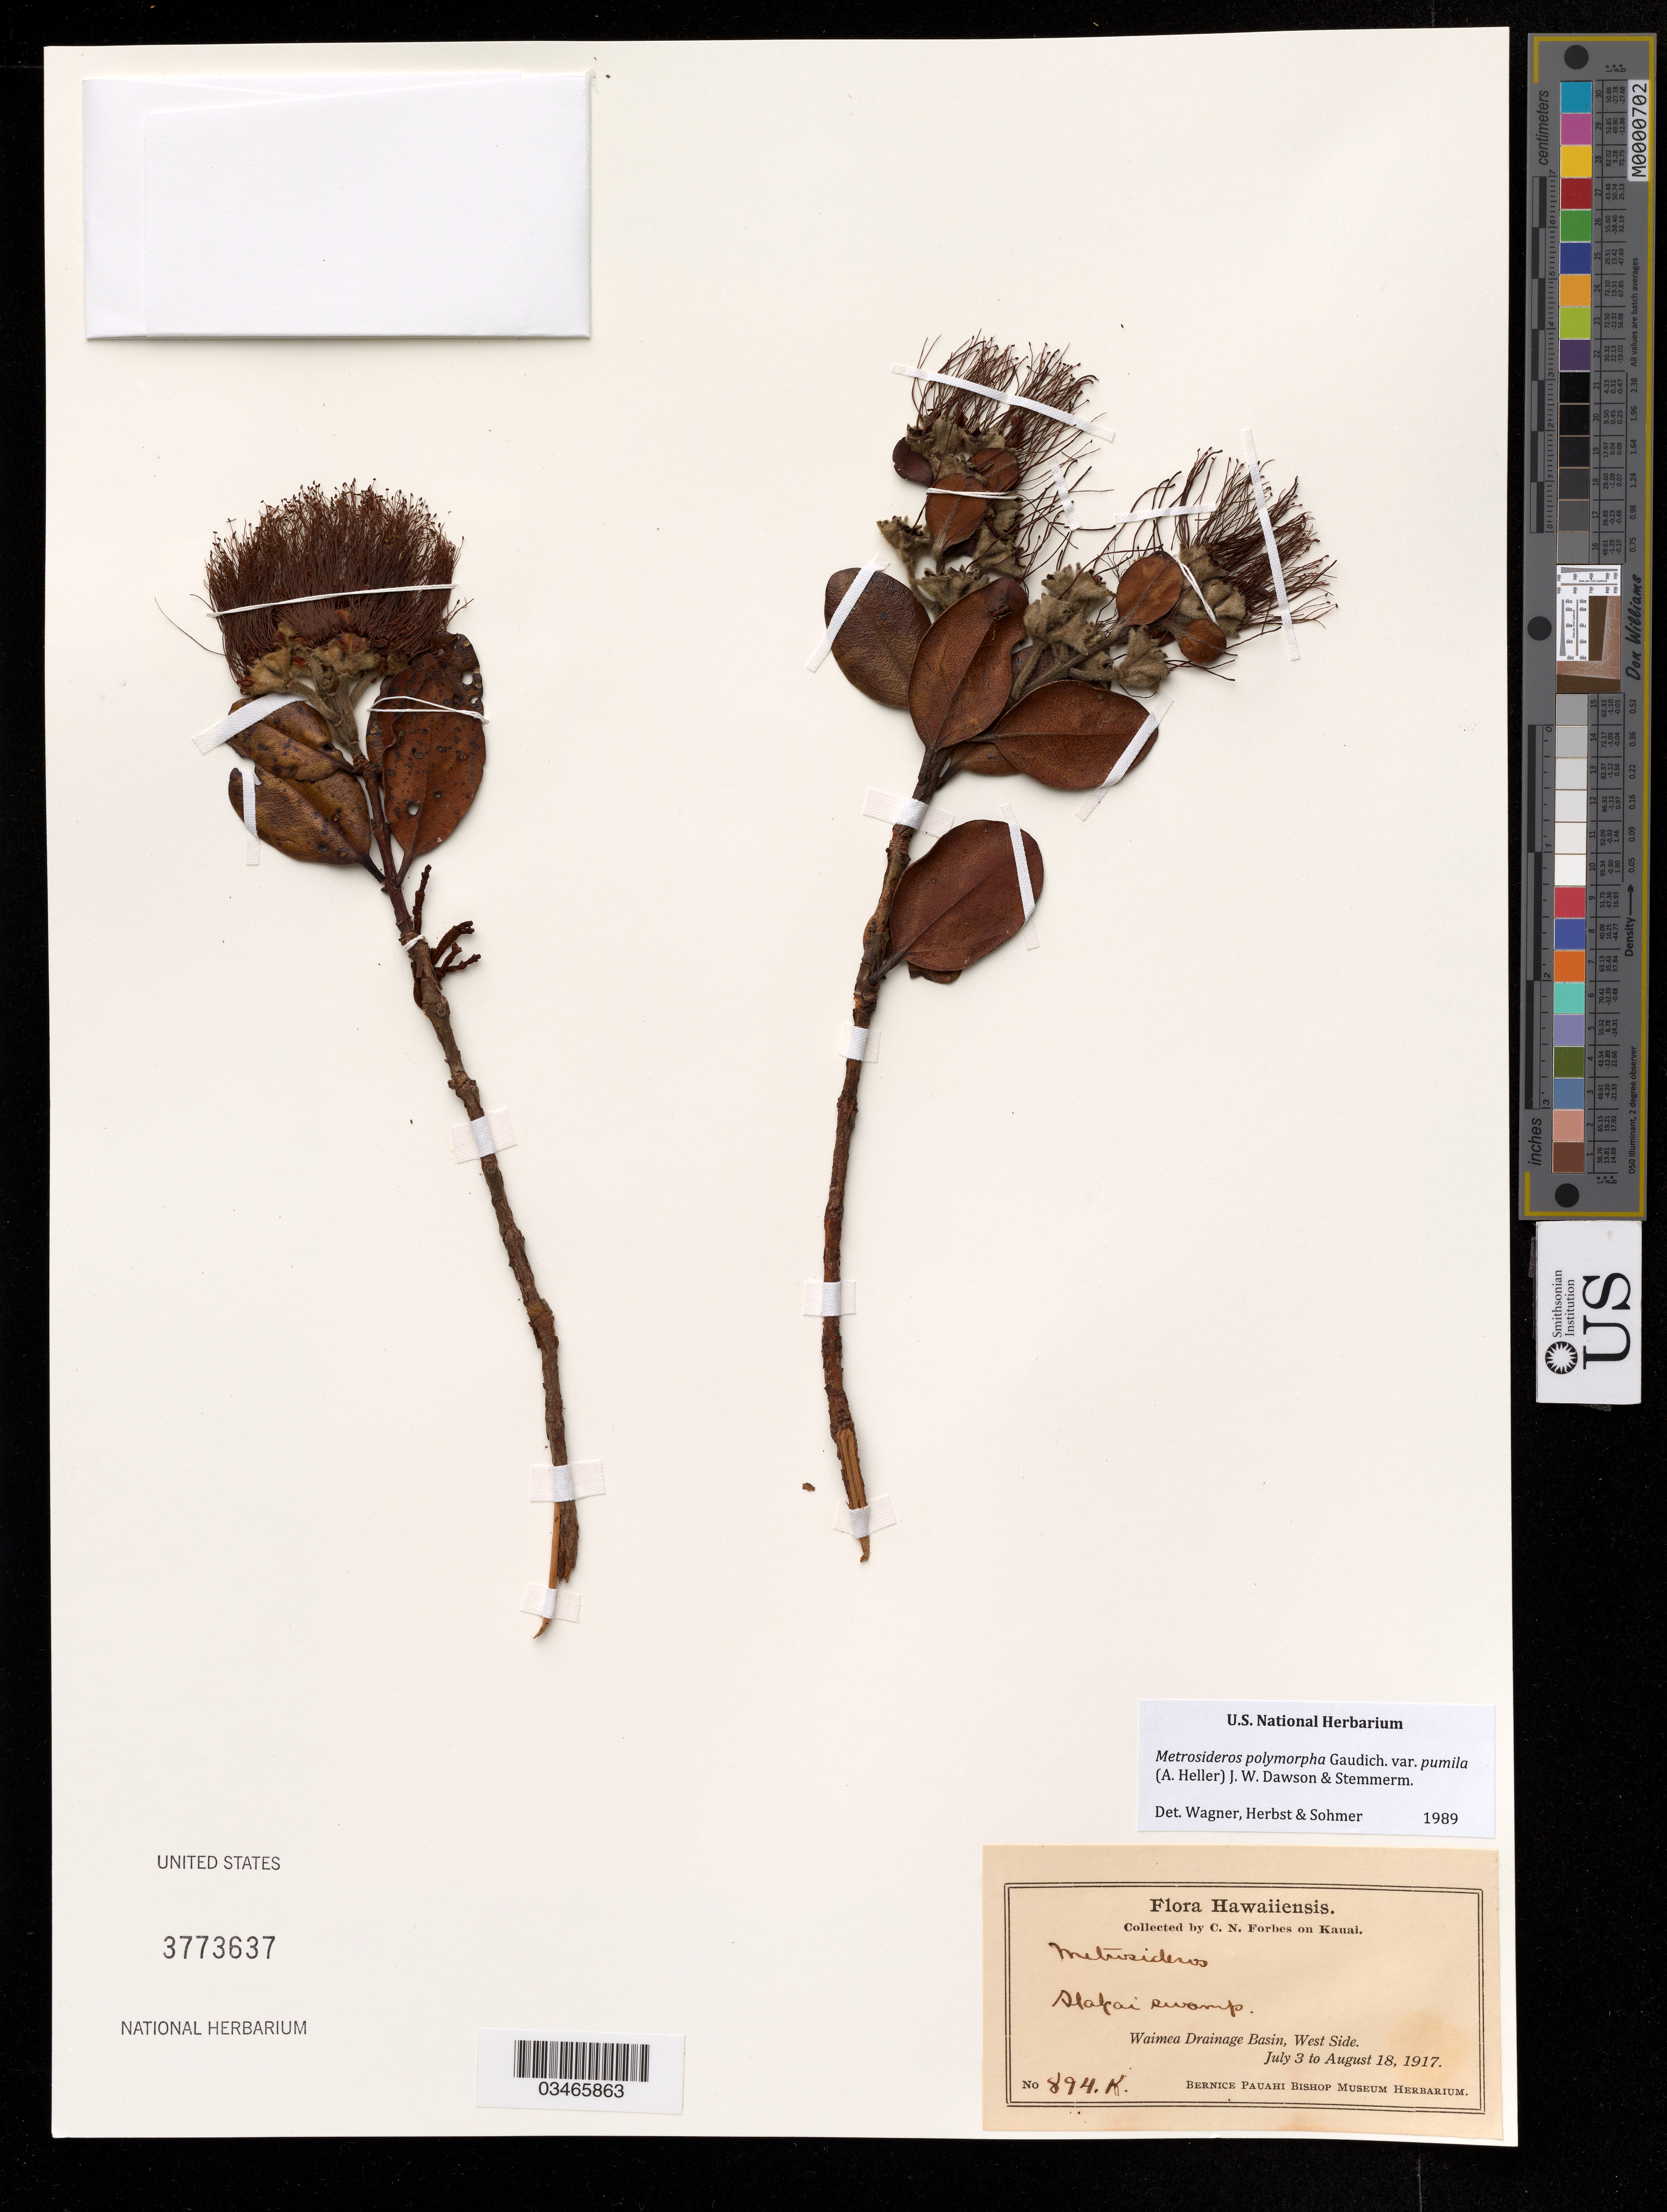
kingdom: Plantae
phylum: Tracheophyta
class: Magnoliopsida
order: Myrtales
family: Myrtaceae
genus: Metrosideros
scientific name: Metrosideros polymorpha var. pumila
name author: (A. Heller) J.W. Dawson & Stemmerm.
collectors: C. N. Forbes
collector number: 894K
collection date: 1917-07-03/1917-08-18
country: United States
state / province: Hawaii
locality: Waimea Drainage Basin, West Side.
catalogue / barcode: US 3773637